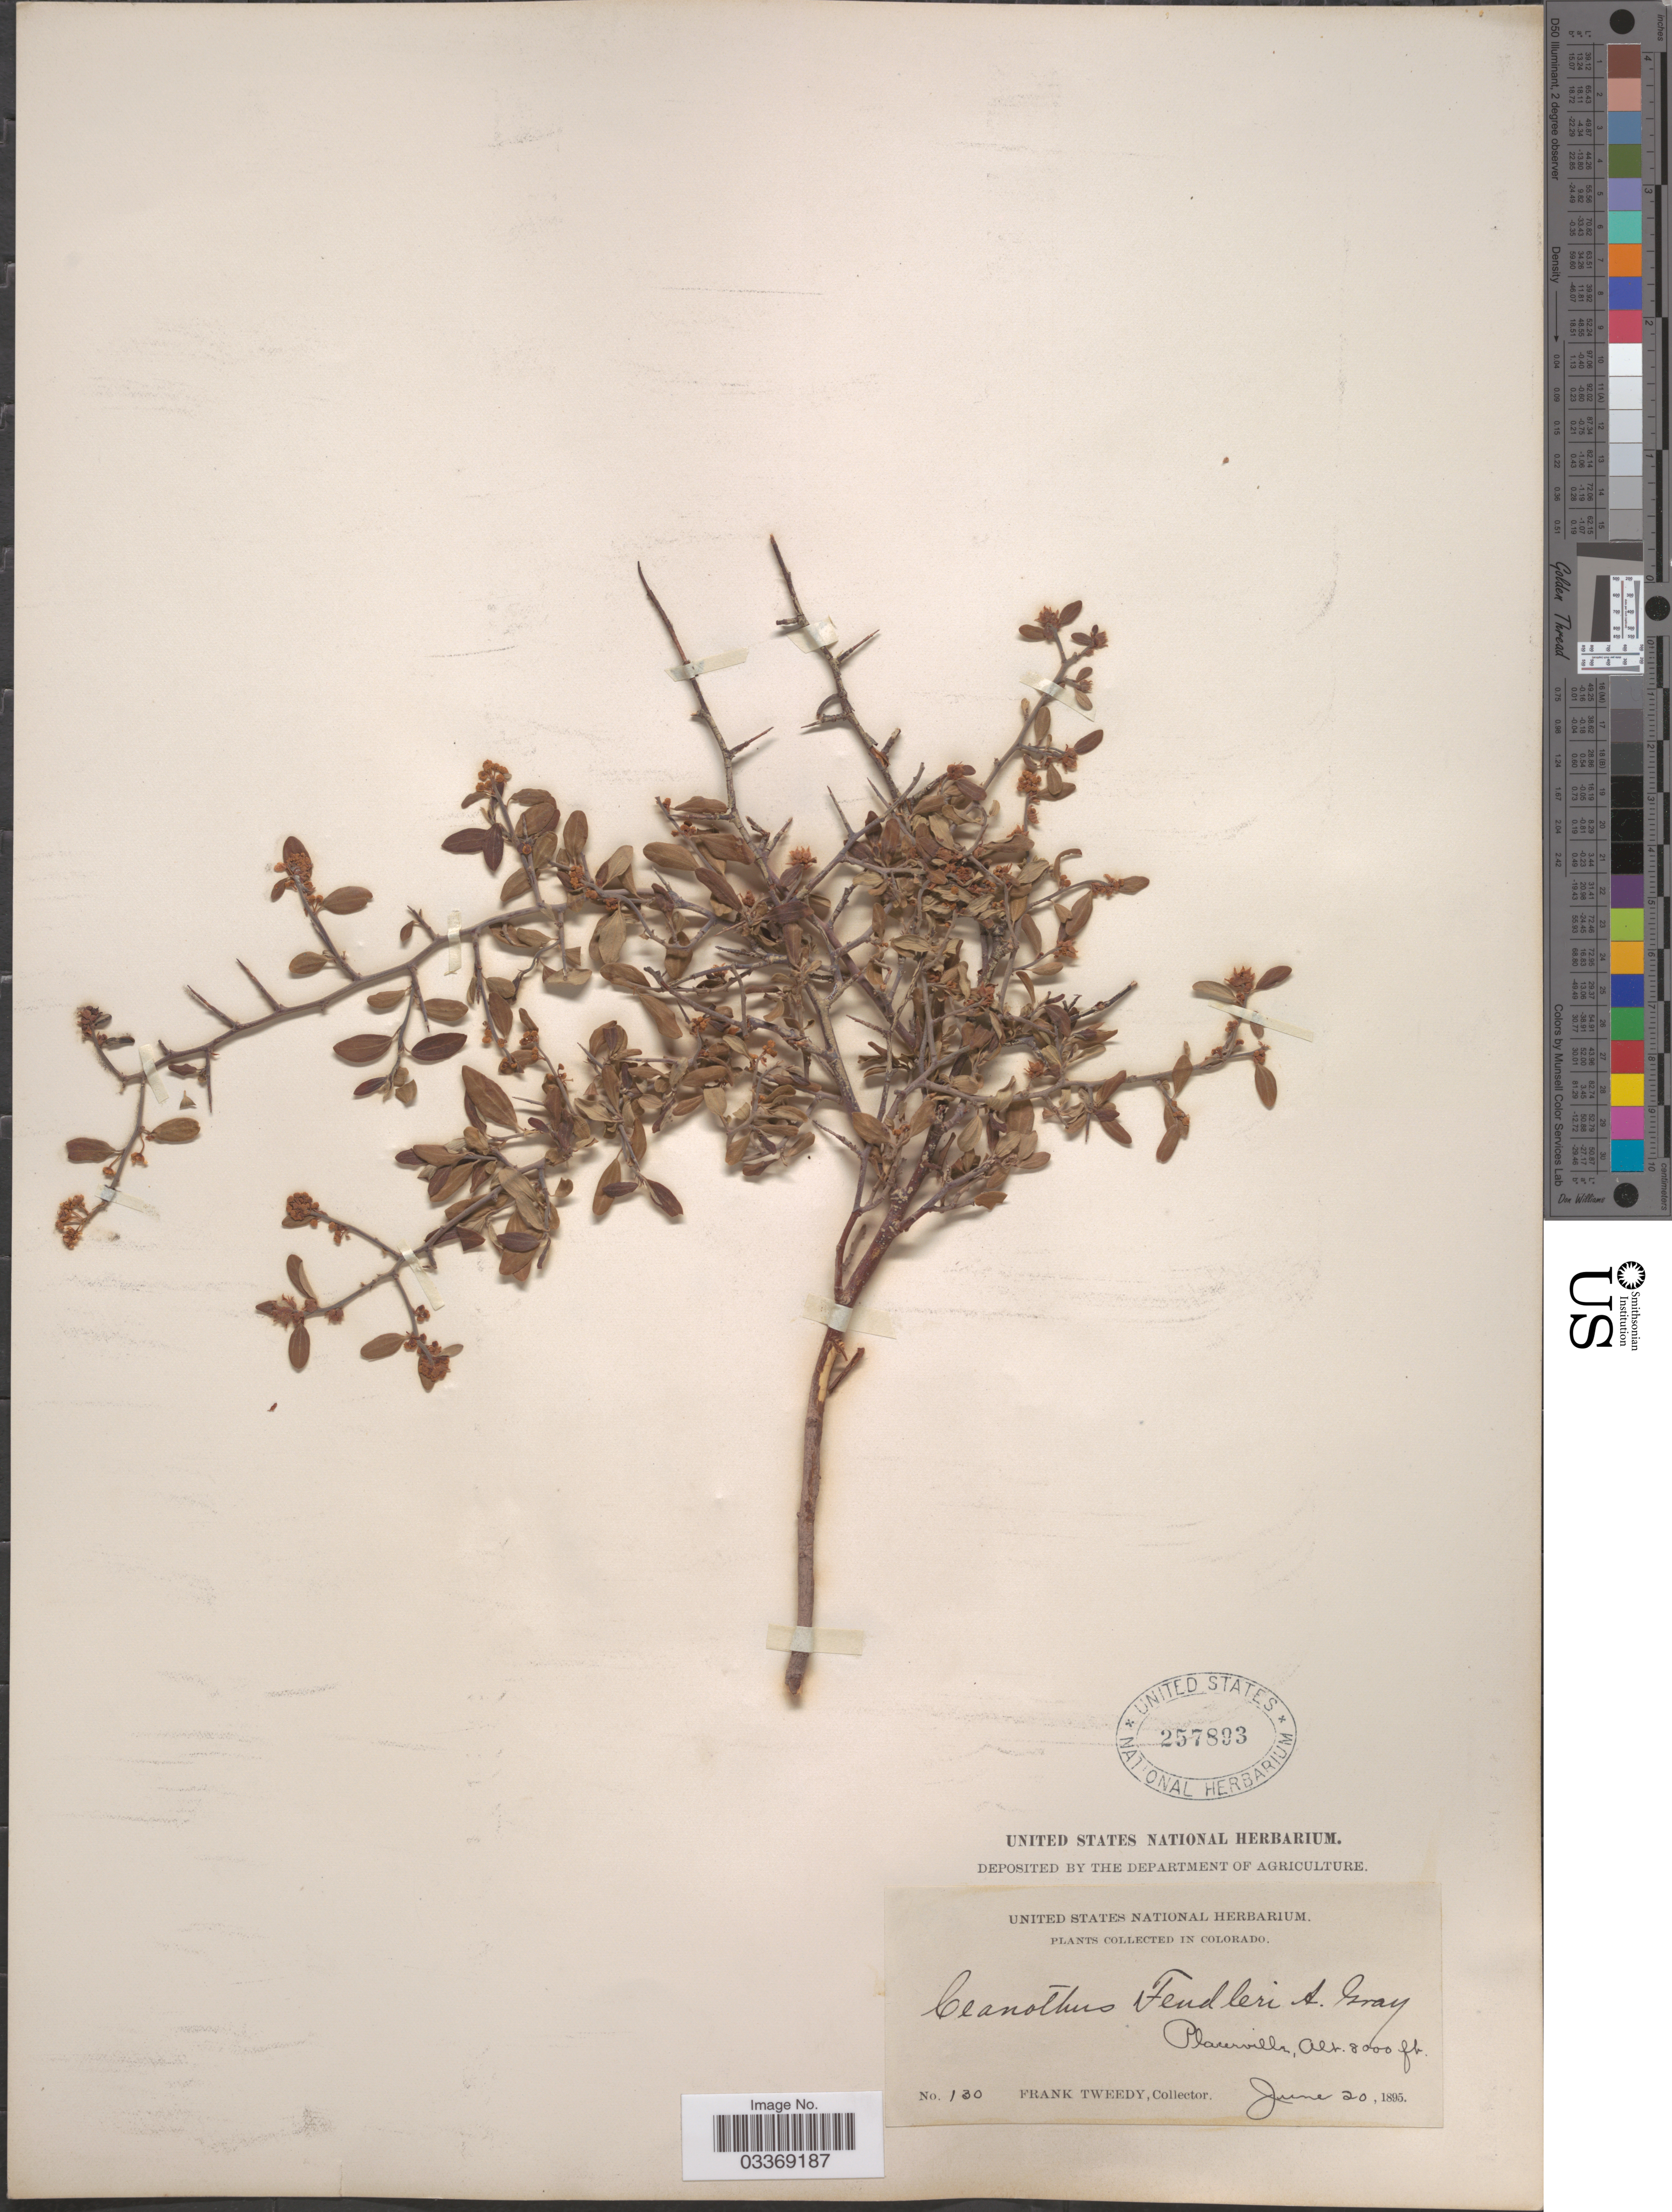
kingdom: Plantae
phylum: Tracheophyta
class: Magnoliopsida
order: Rosales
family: Rhamnaceae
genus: Ceanothus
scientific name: Ceanothus fendleri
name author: A. Gray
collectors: F. Tweedy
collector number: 130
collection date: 1895-06-20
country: United States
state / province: Colorado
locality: Placerville.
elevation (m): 2438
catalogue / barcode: US 257893